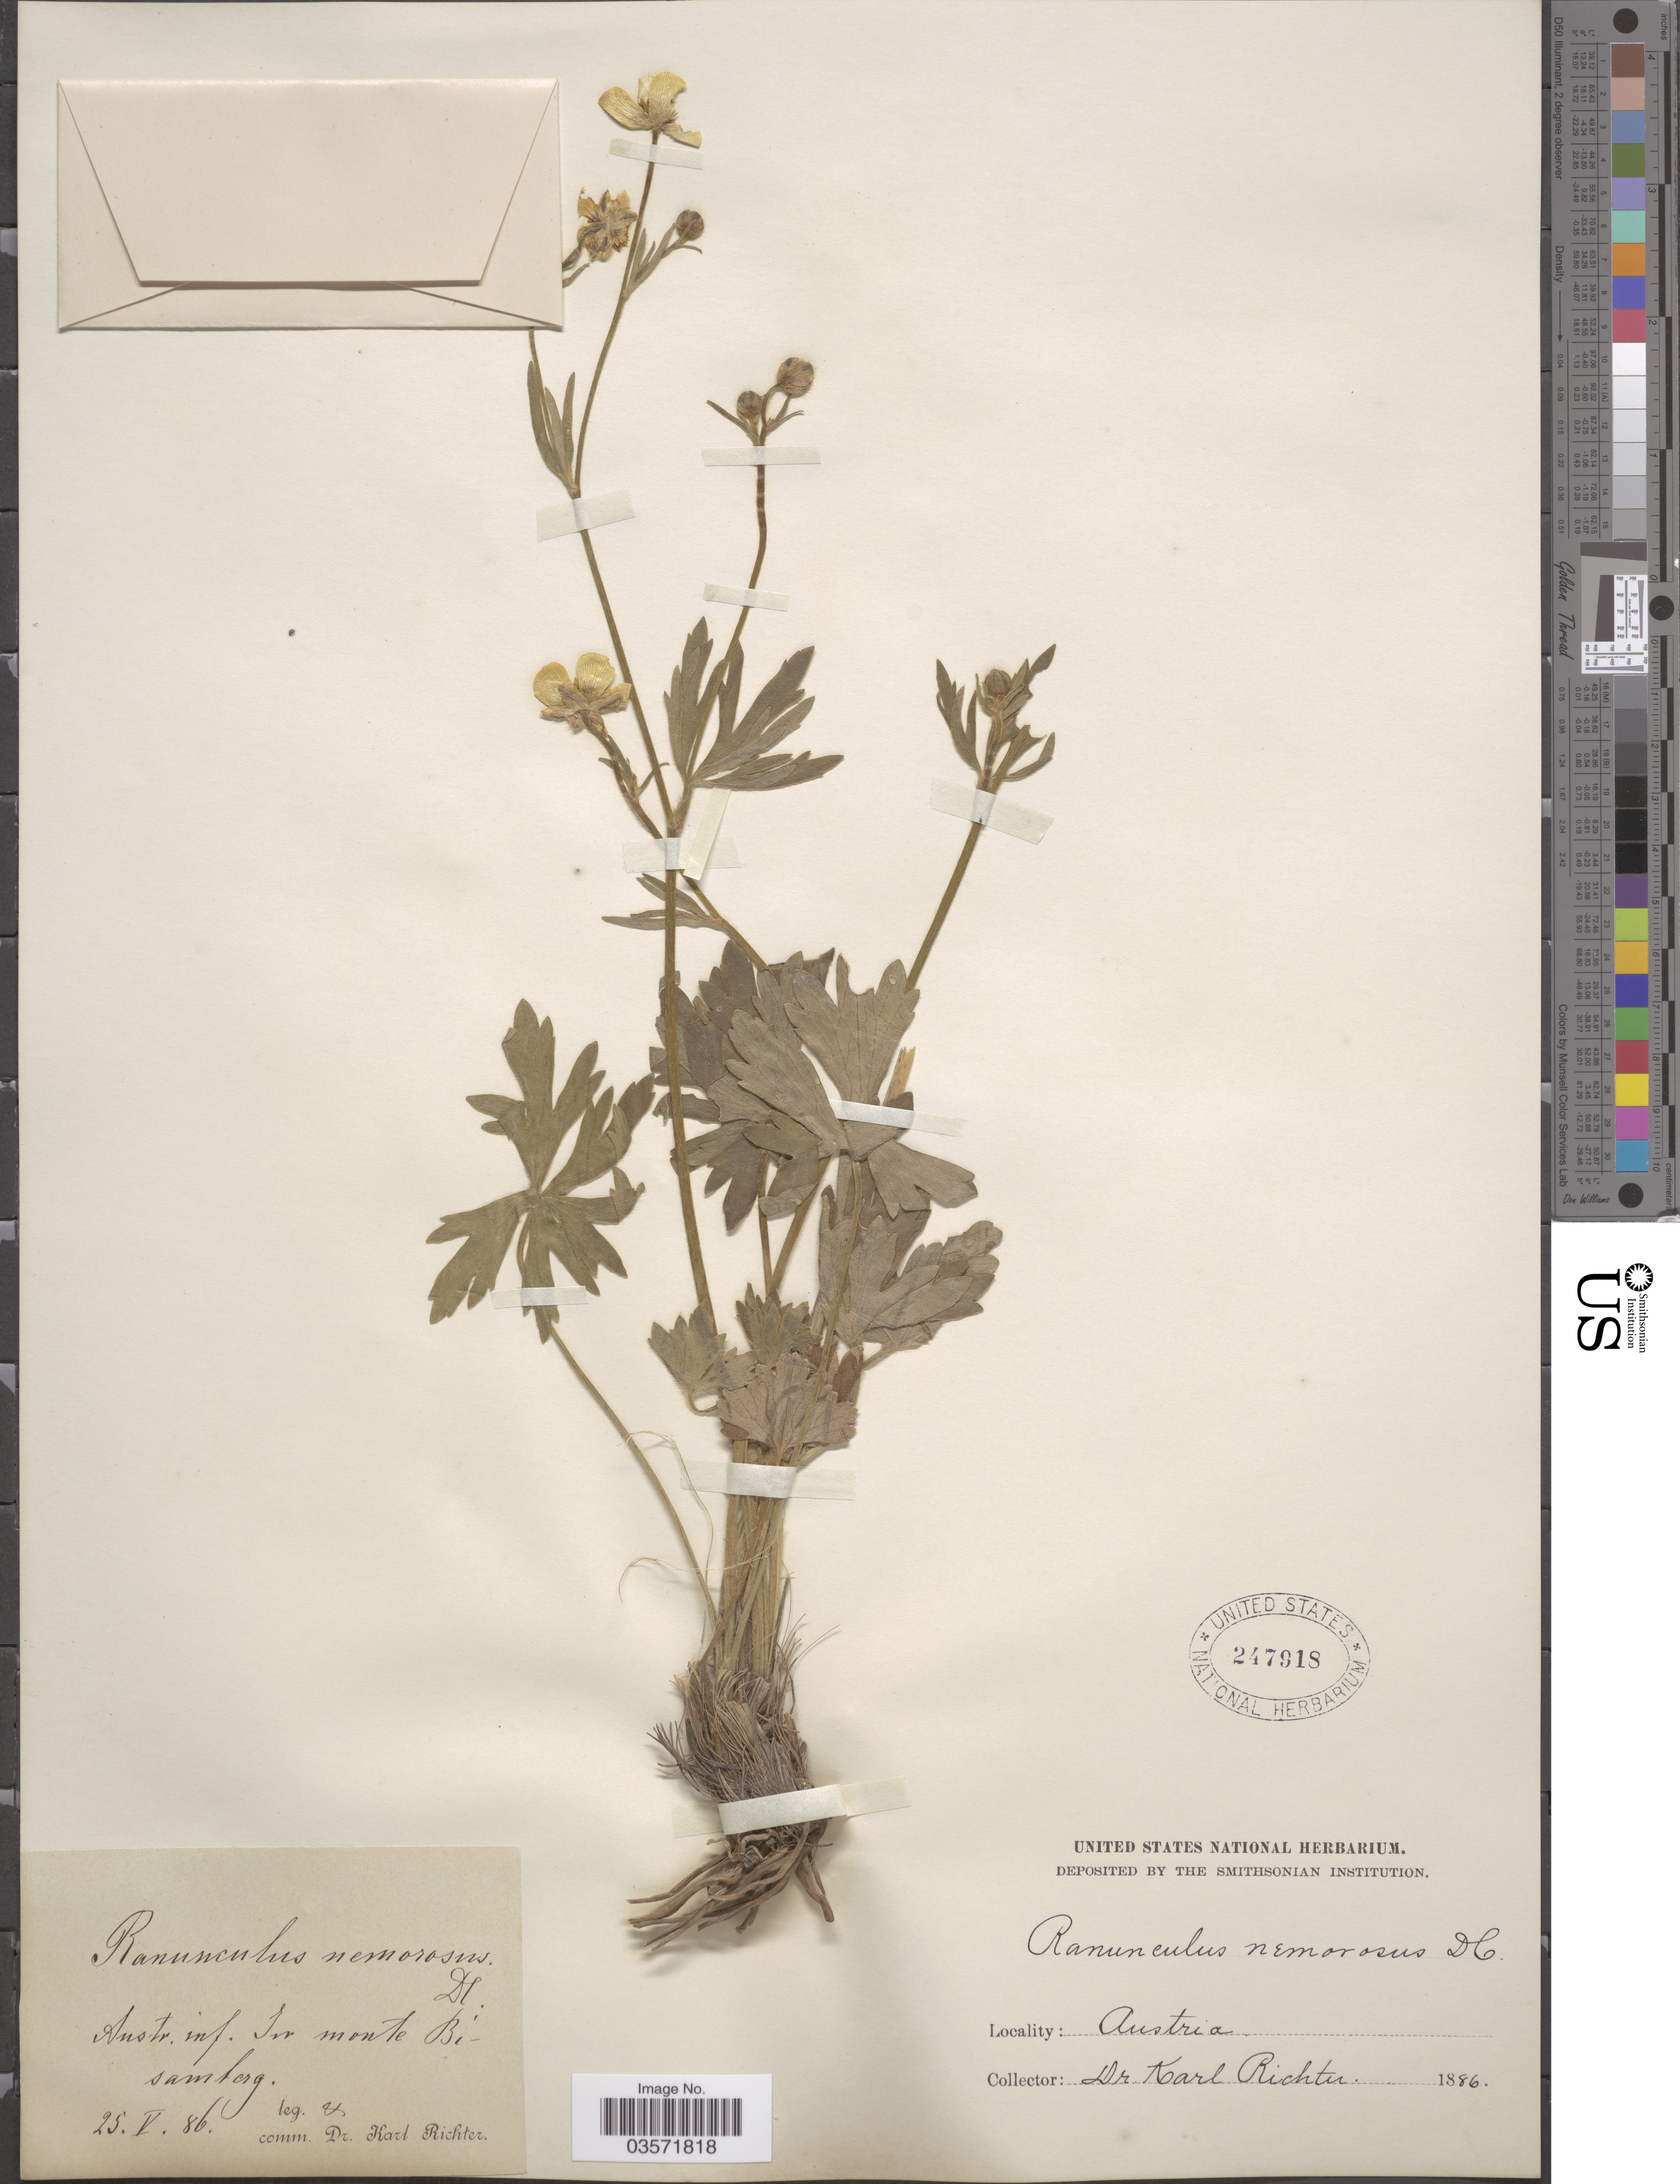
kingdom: Plantae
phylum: Tracheophyta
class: Magnoliopsida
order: Ranunculales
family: Ranunculaceae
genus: Ranunculus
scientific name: Ranunculus nemorosus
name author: DC.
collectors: K. Richter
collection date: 1886-05-25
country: Austria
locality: Austr. inf. In monte Bisamberg.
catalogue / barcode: US 247918